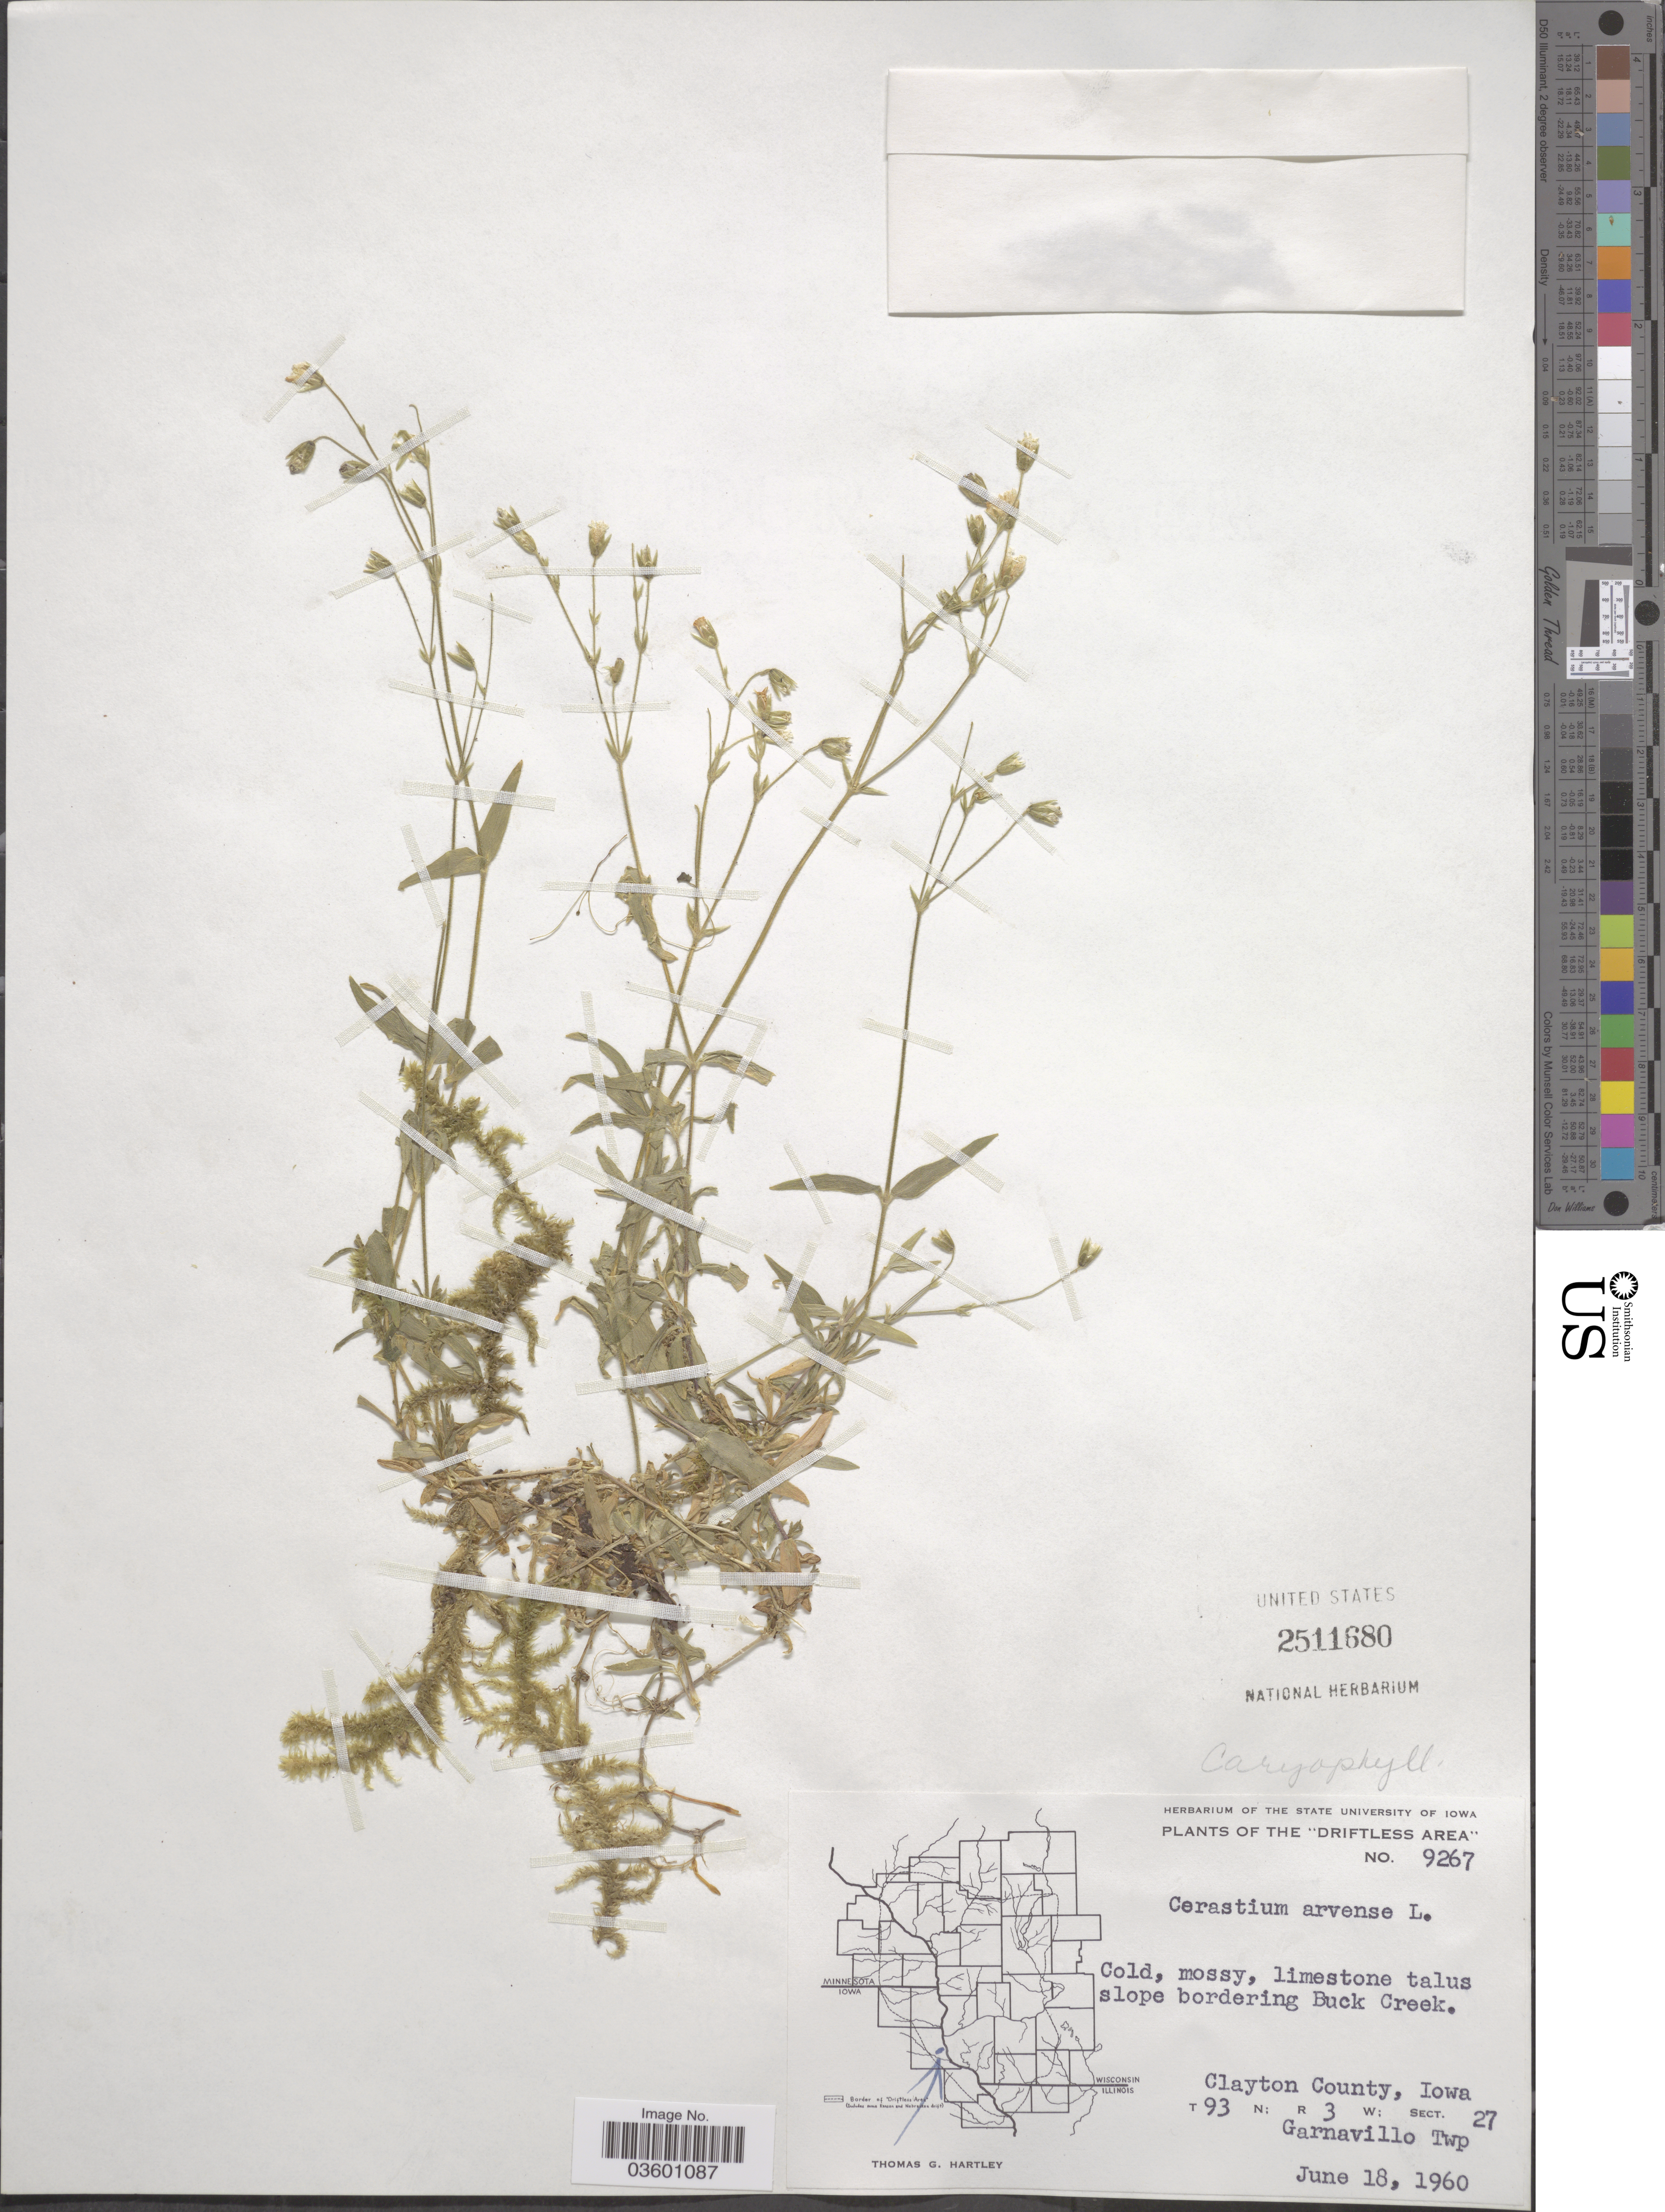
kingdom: Plantae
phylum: Tracheophyta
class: Magnoliopsida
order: Caryophyllales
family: Caryophyllaceae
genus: Cerastium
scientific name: Cerastium arvense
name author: L.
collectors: T. G. Hartley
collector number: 9267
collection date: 1960-06-18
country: United States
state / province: Iowa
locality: The "Driftless Area". Limestone talus slope bordering Buck Creek. Clayton County. T93N; R3W; Sect. 27. Garnavillo Twp.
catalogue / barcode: US 2511680